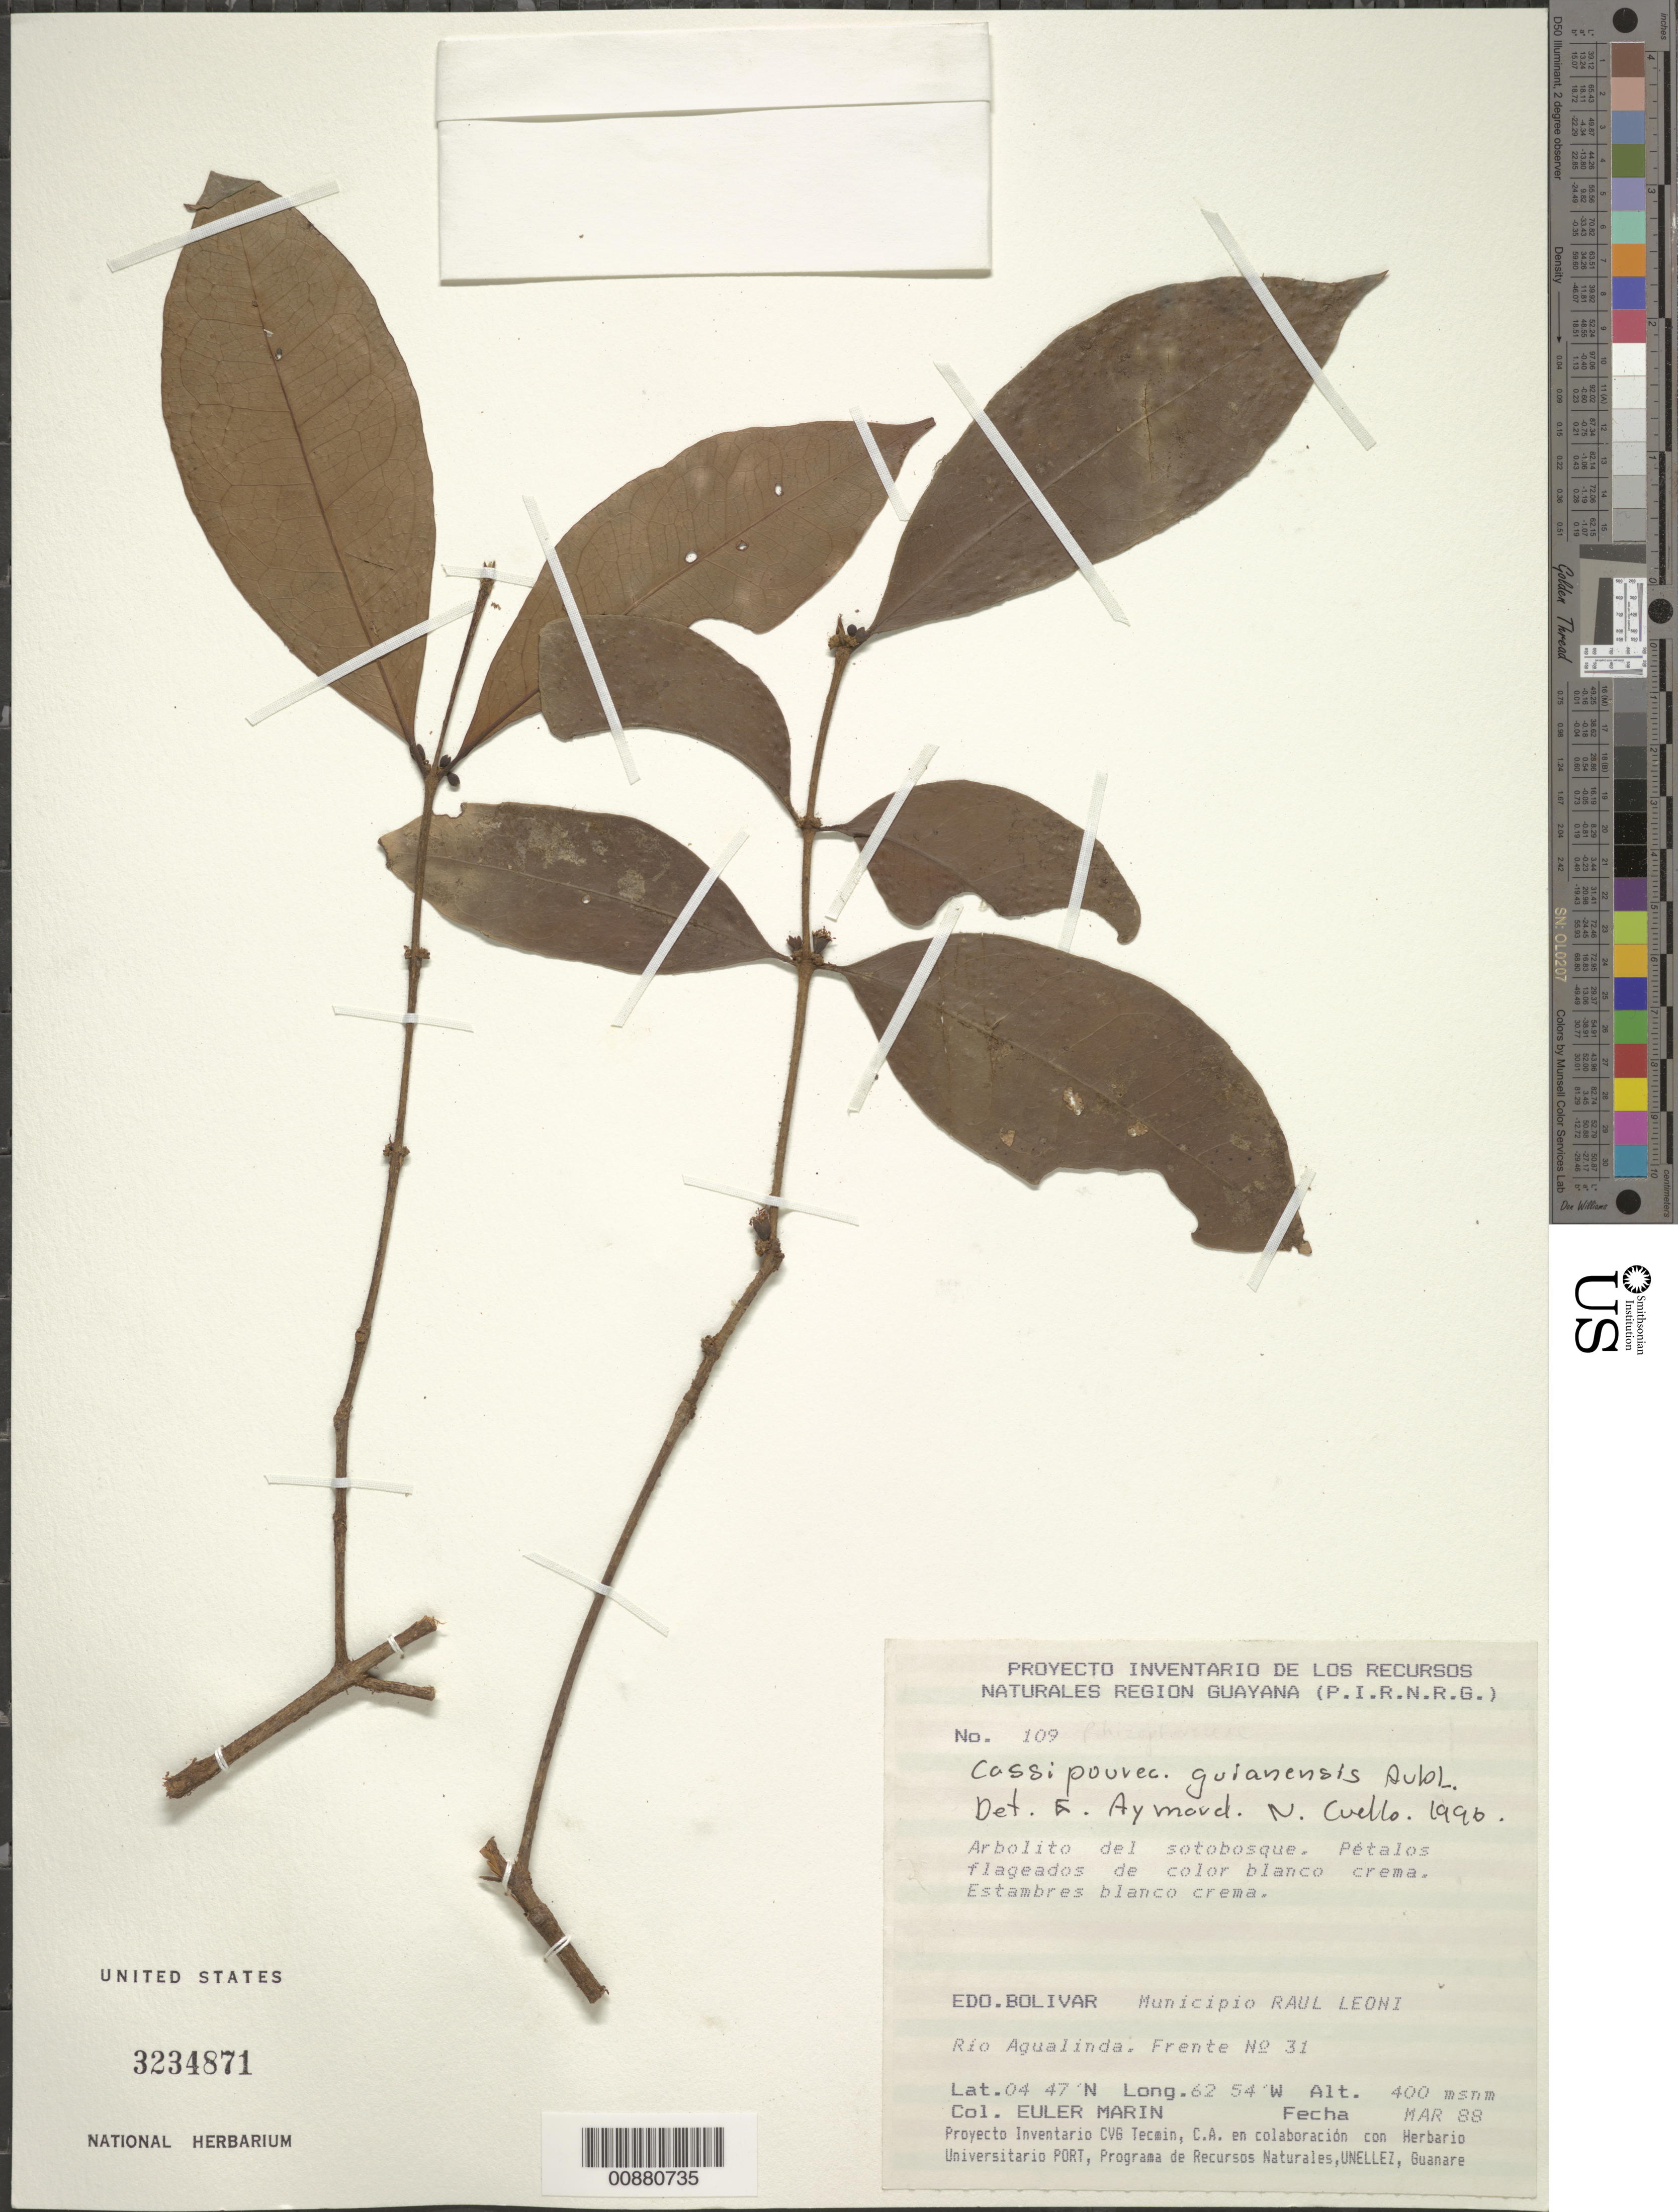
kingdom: Plantae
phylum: Tracheophyta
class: Magnoliopsida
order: Malpighiales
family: Rhizophoraceae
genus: Cassipourea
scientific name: Cassipourea guianensis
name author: Aubl.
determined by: Aymard C., G. A.; Cuello, Nidia L.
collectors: E. Marin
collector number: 109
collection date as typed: Mar-88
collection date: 1988-03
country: Venezuela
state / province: Bolívar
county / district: Angostura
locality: Mun. Raúl Leoni [=Angostura], Rio Agualinda, Frente No. 31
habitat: Sotobosque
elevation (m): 400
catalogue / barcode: US 3234871